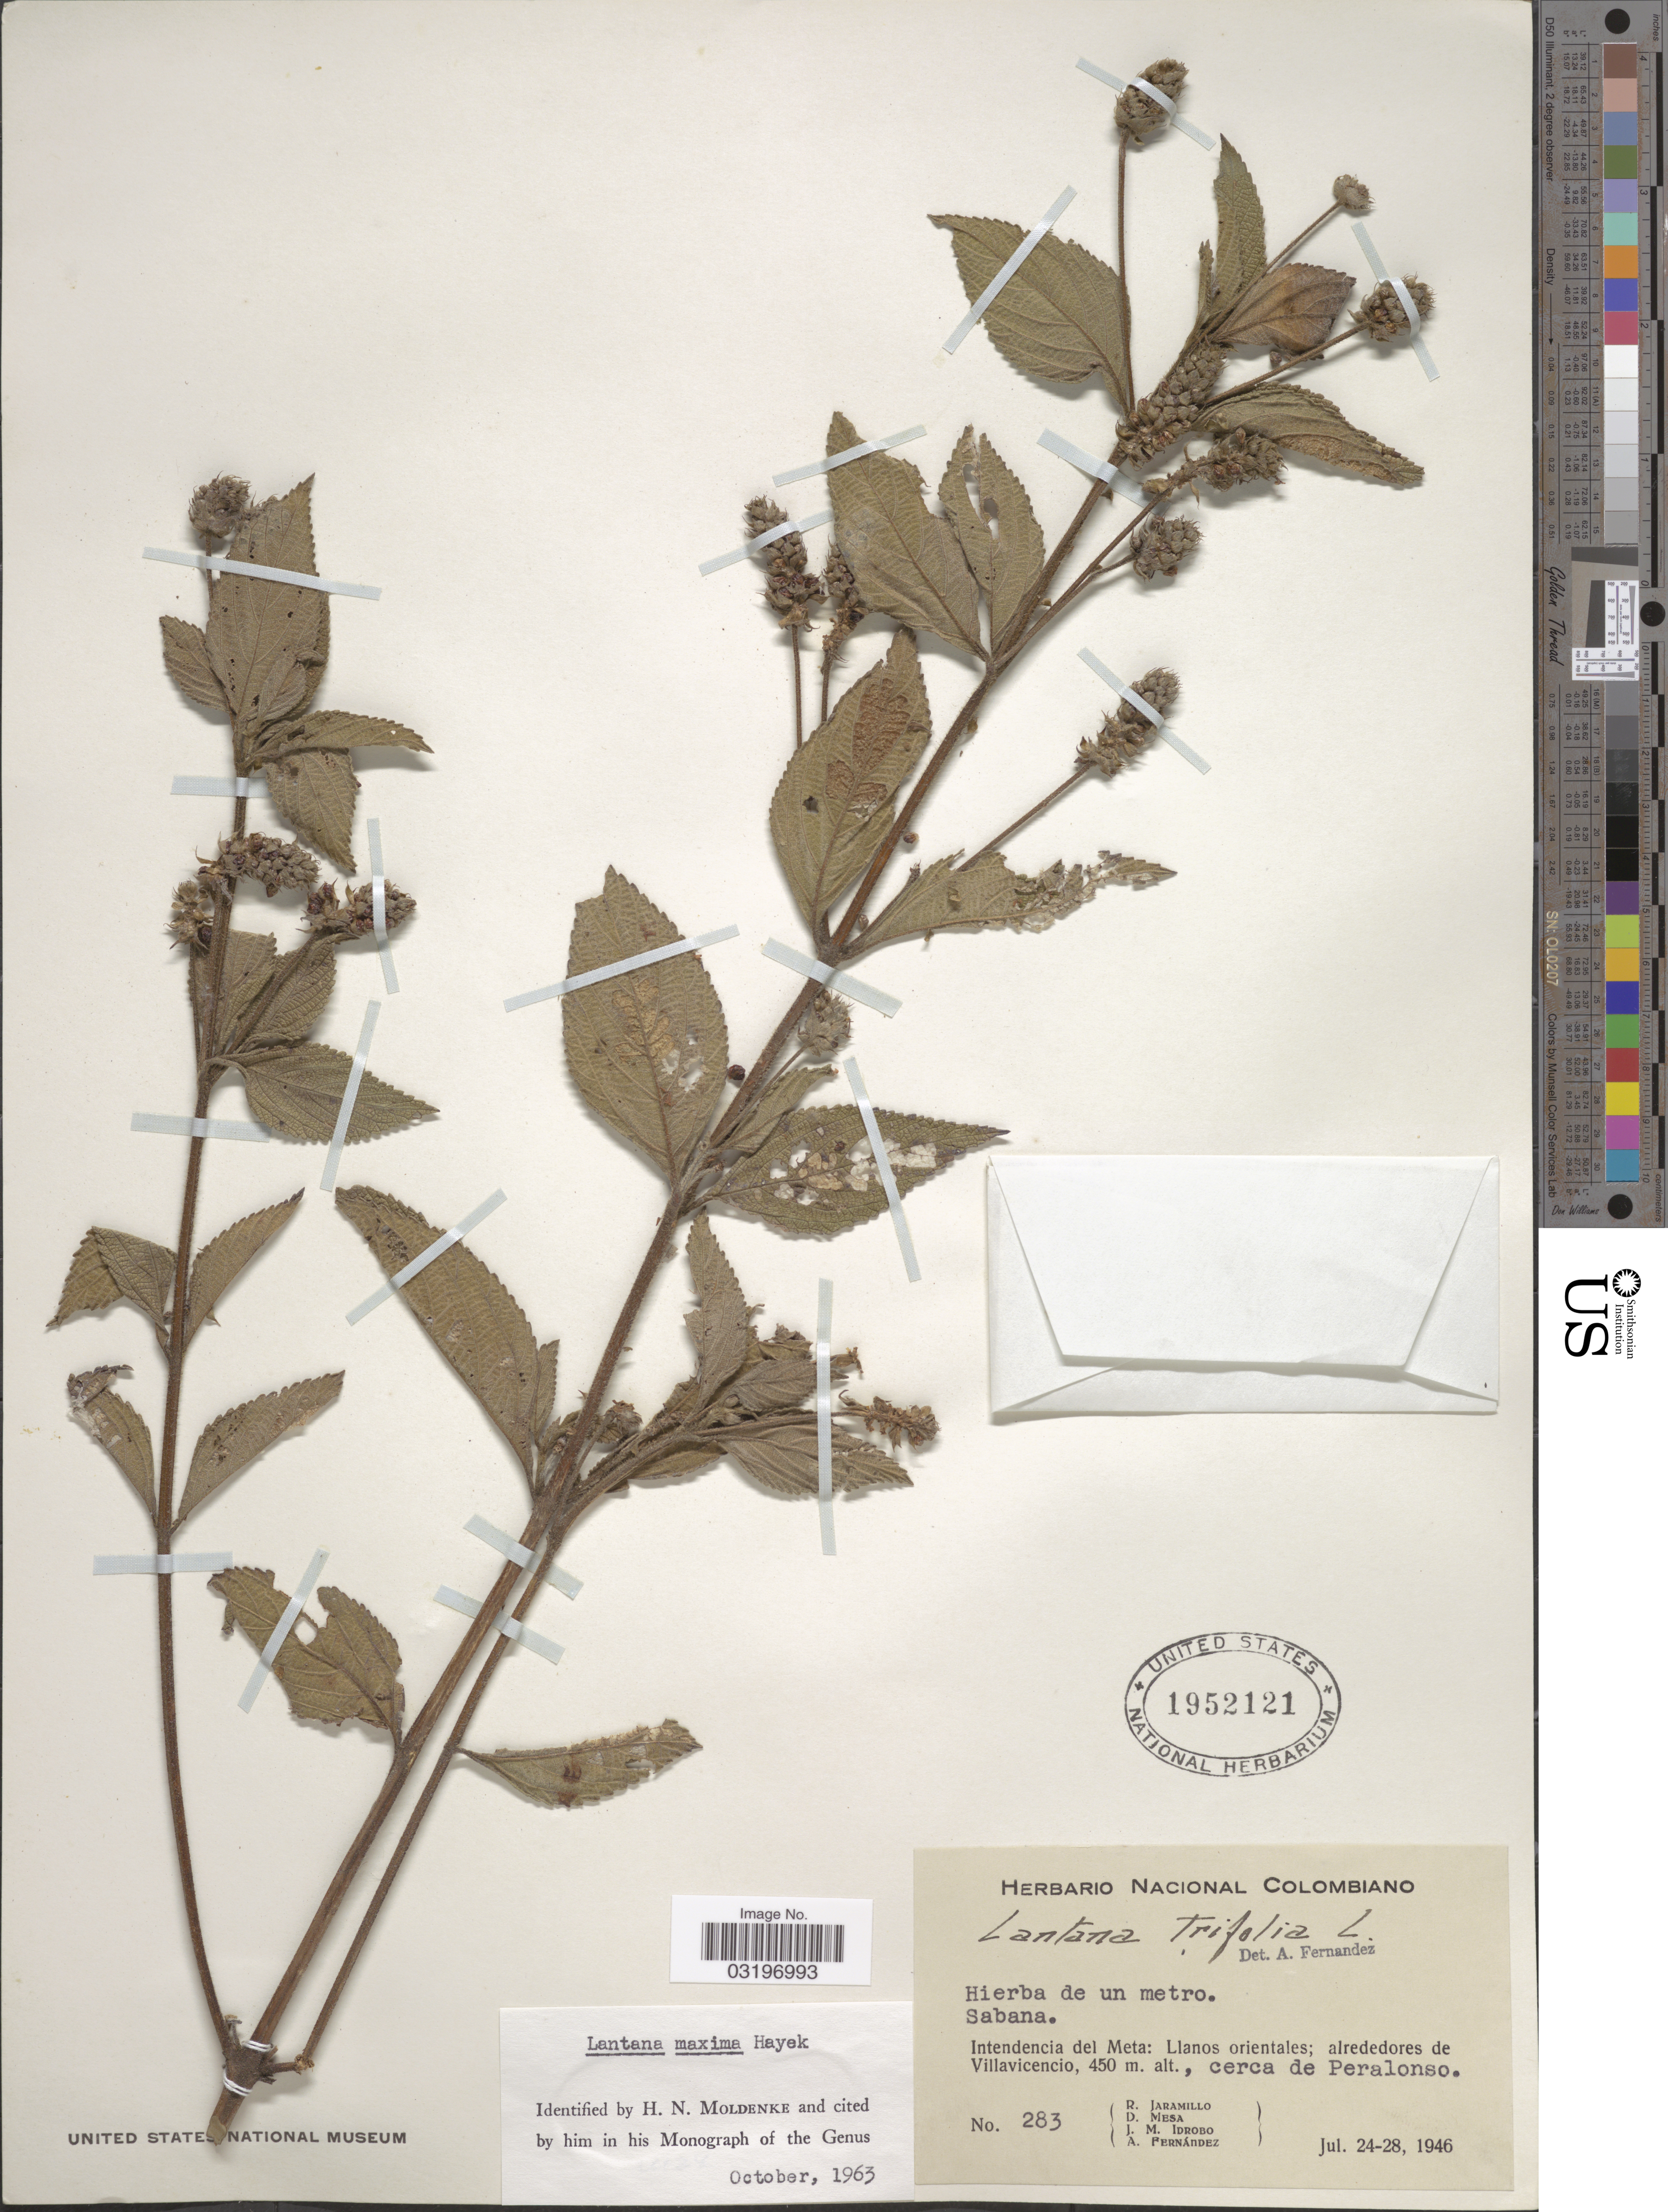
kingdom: Plantae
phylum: Tracheophyta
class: Magnoliopsida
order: Lamiales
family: Verbenaceae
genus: Lantana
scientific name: Lantana maxima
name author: Hayek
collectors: R. Jaramillo, D. Mesa, J. M. Idrobo & A. Fernández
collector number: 283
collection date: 1946-07-24/1946-07-28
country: Colombia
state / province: Meta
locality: Intendencia del Meta: Llanos orientales; alrededores de Villavicencio, cerca de Peralonso.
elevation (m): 450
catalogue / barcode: US 1952121